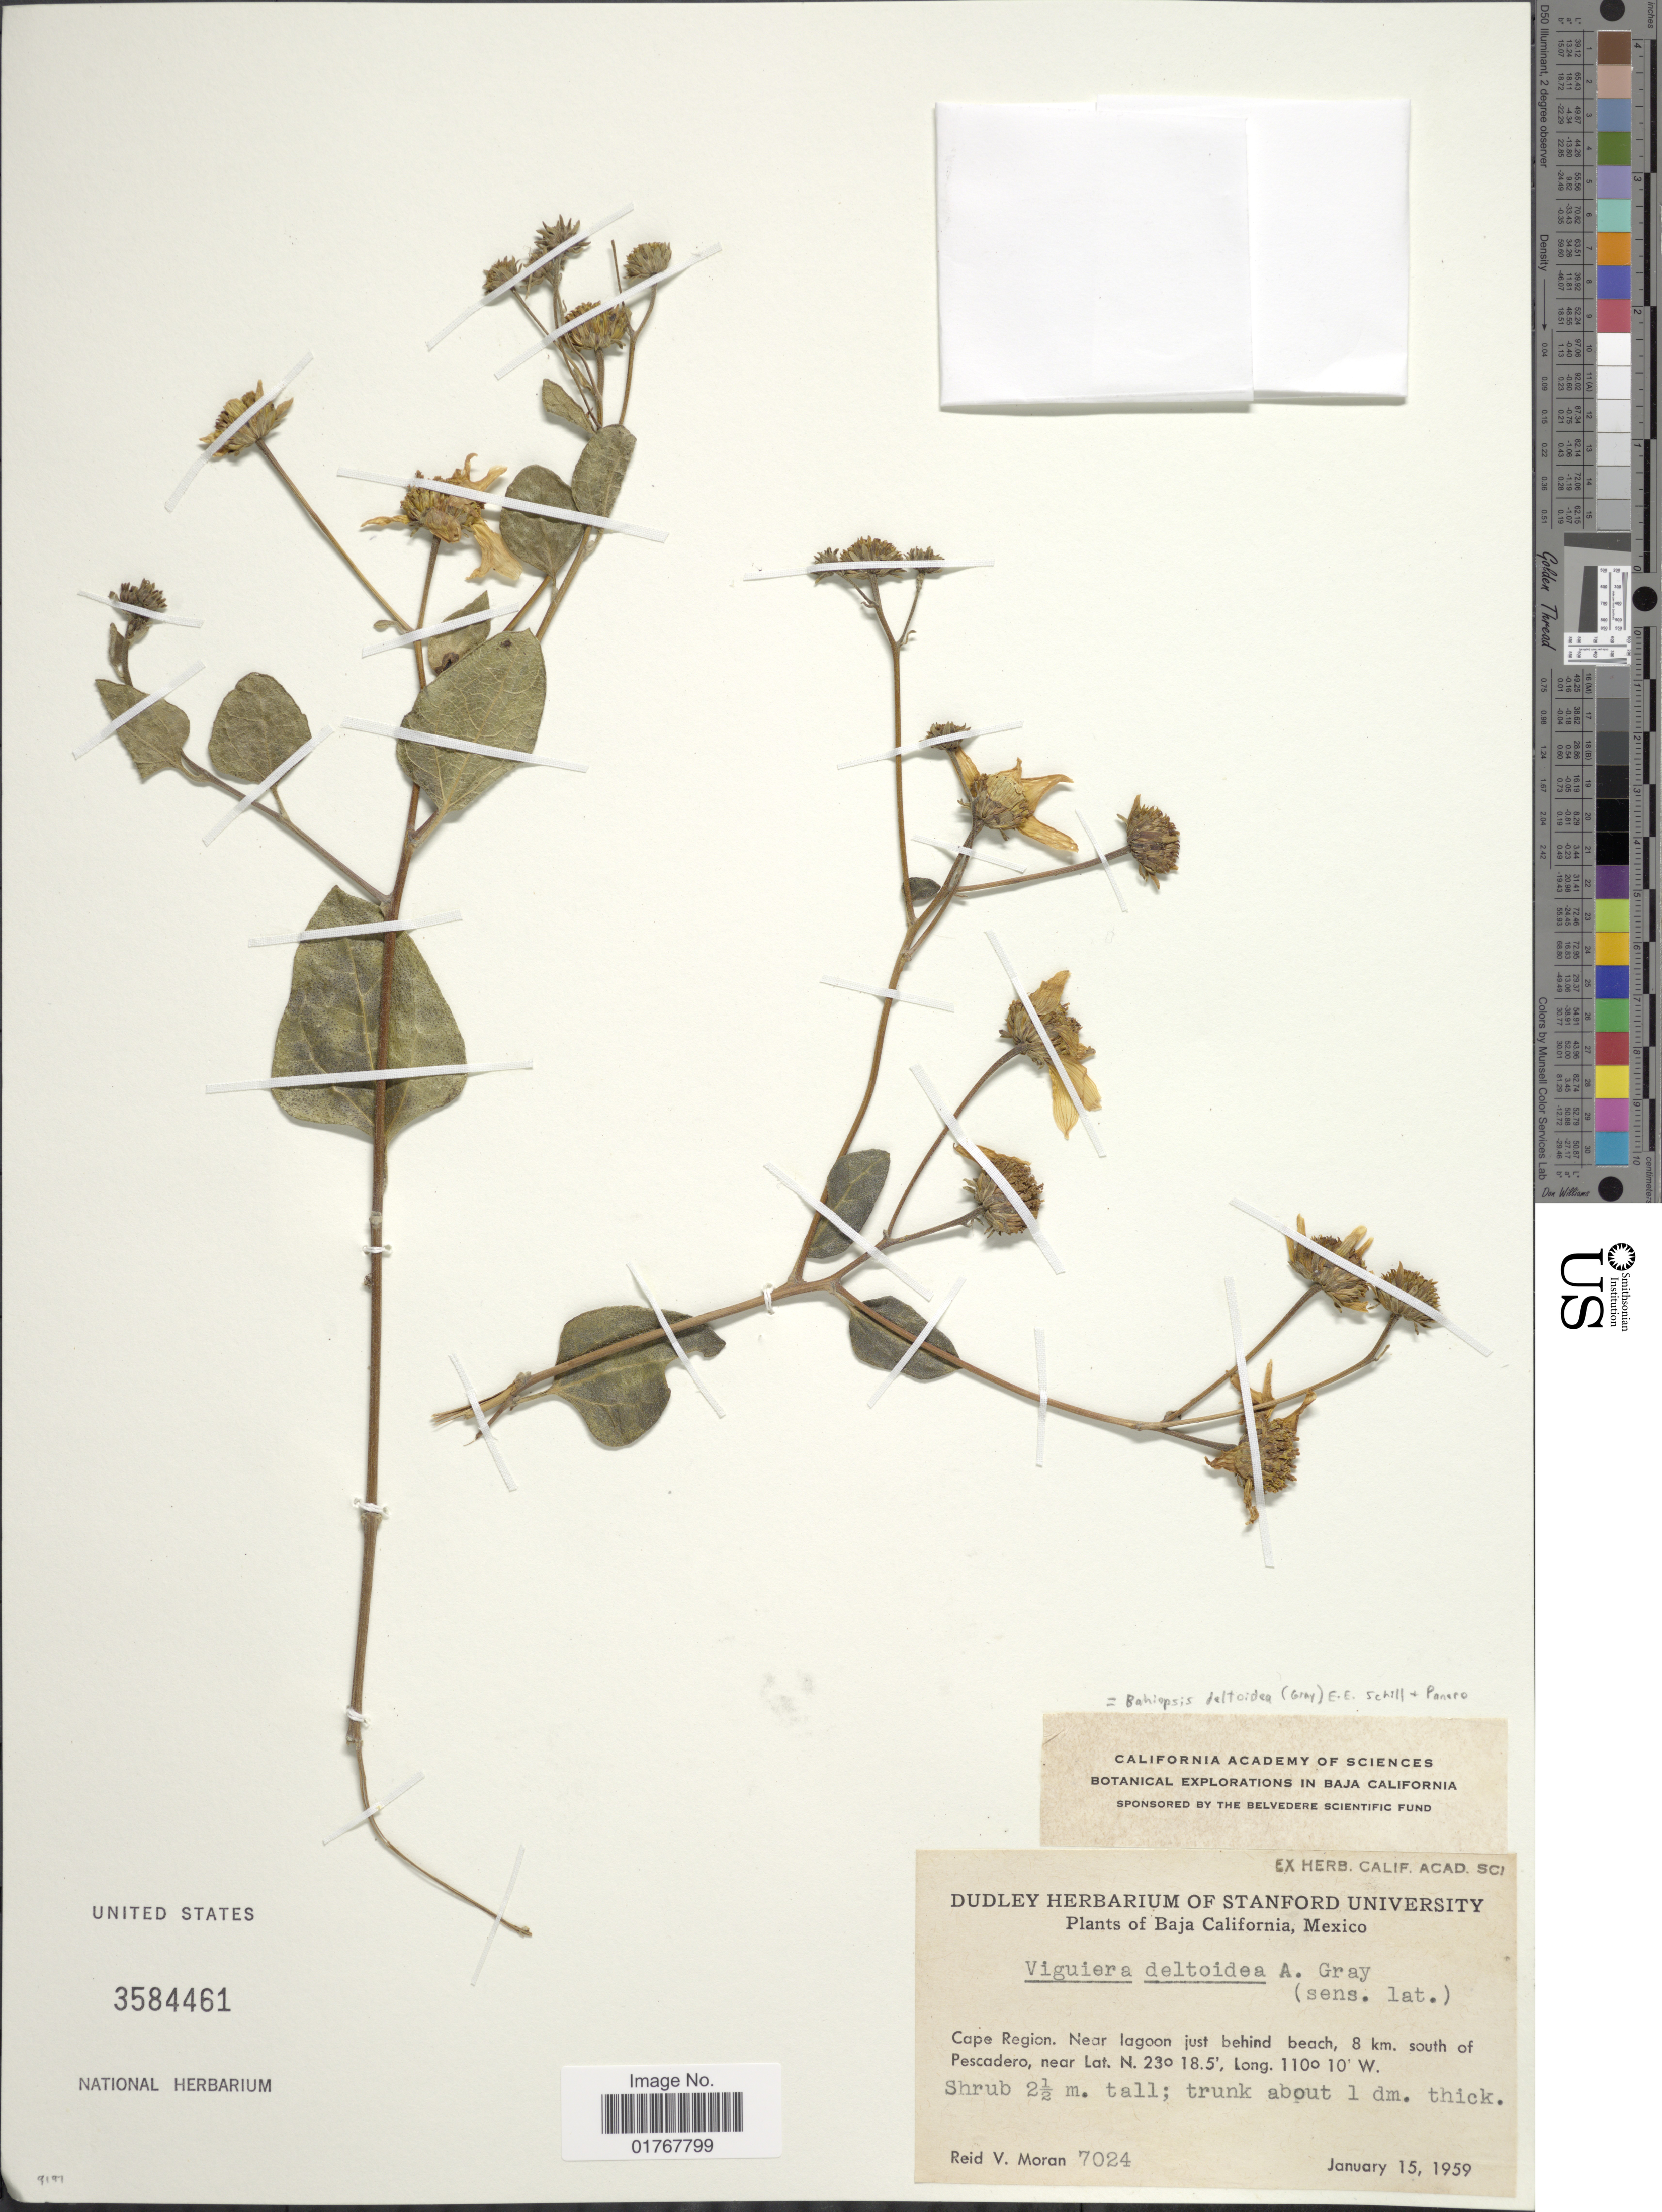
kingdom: Plantae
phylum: Tracheophyta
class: Magnoliopsida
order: Asterales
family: Asteraceae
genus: Viguiera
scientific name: Viguiera deltoidea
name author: A. Gray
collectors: R. V. Moran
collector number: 7024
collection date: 1959-01-15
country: Mexico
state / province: Baja California Sur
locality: Cape Region.Near lagoon just behind beach, 8 km south of Pescadero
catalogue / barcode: US 3584461